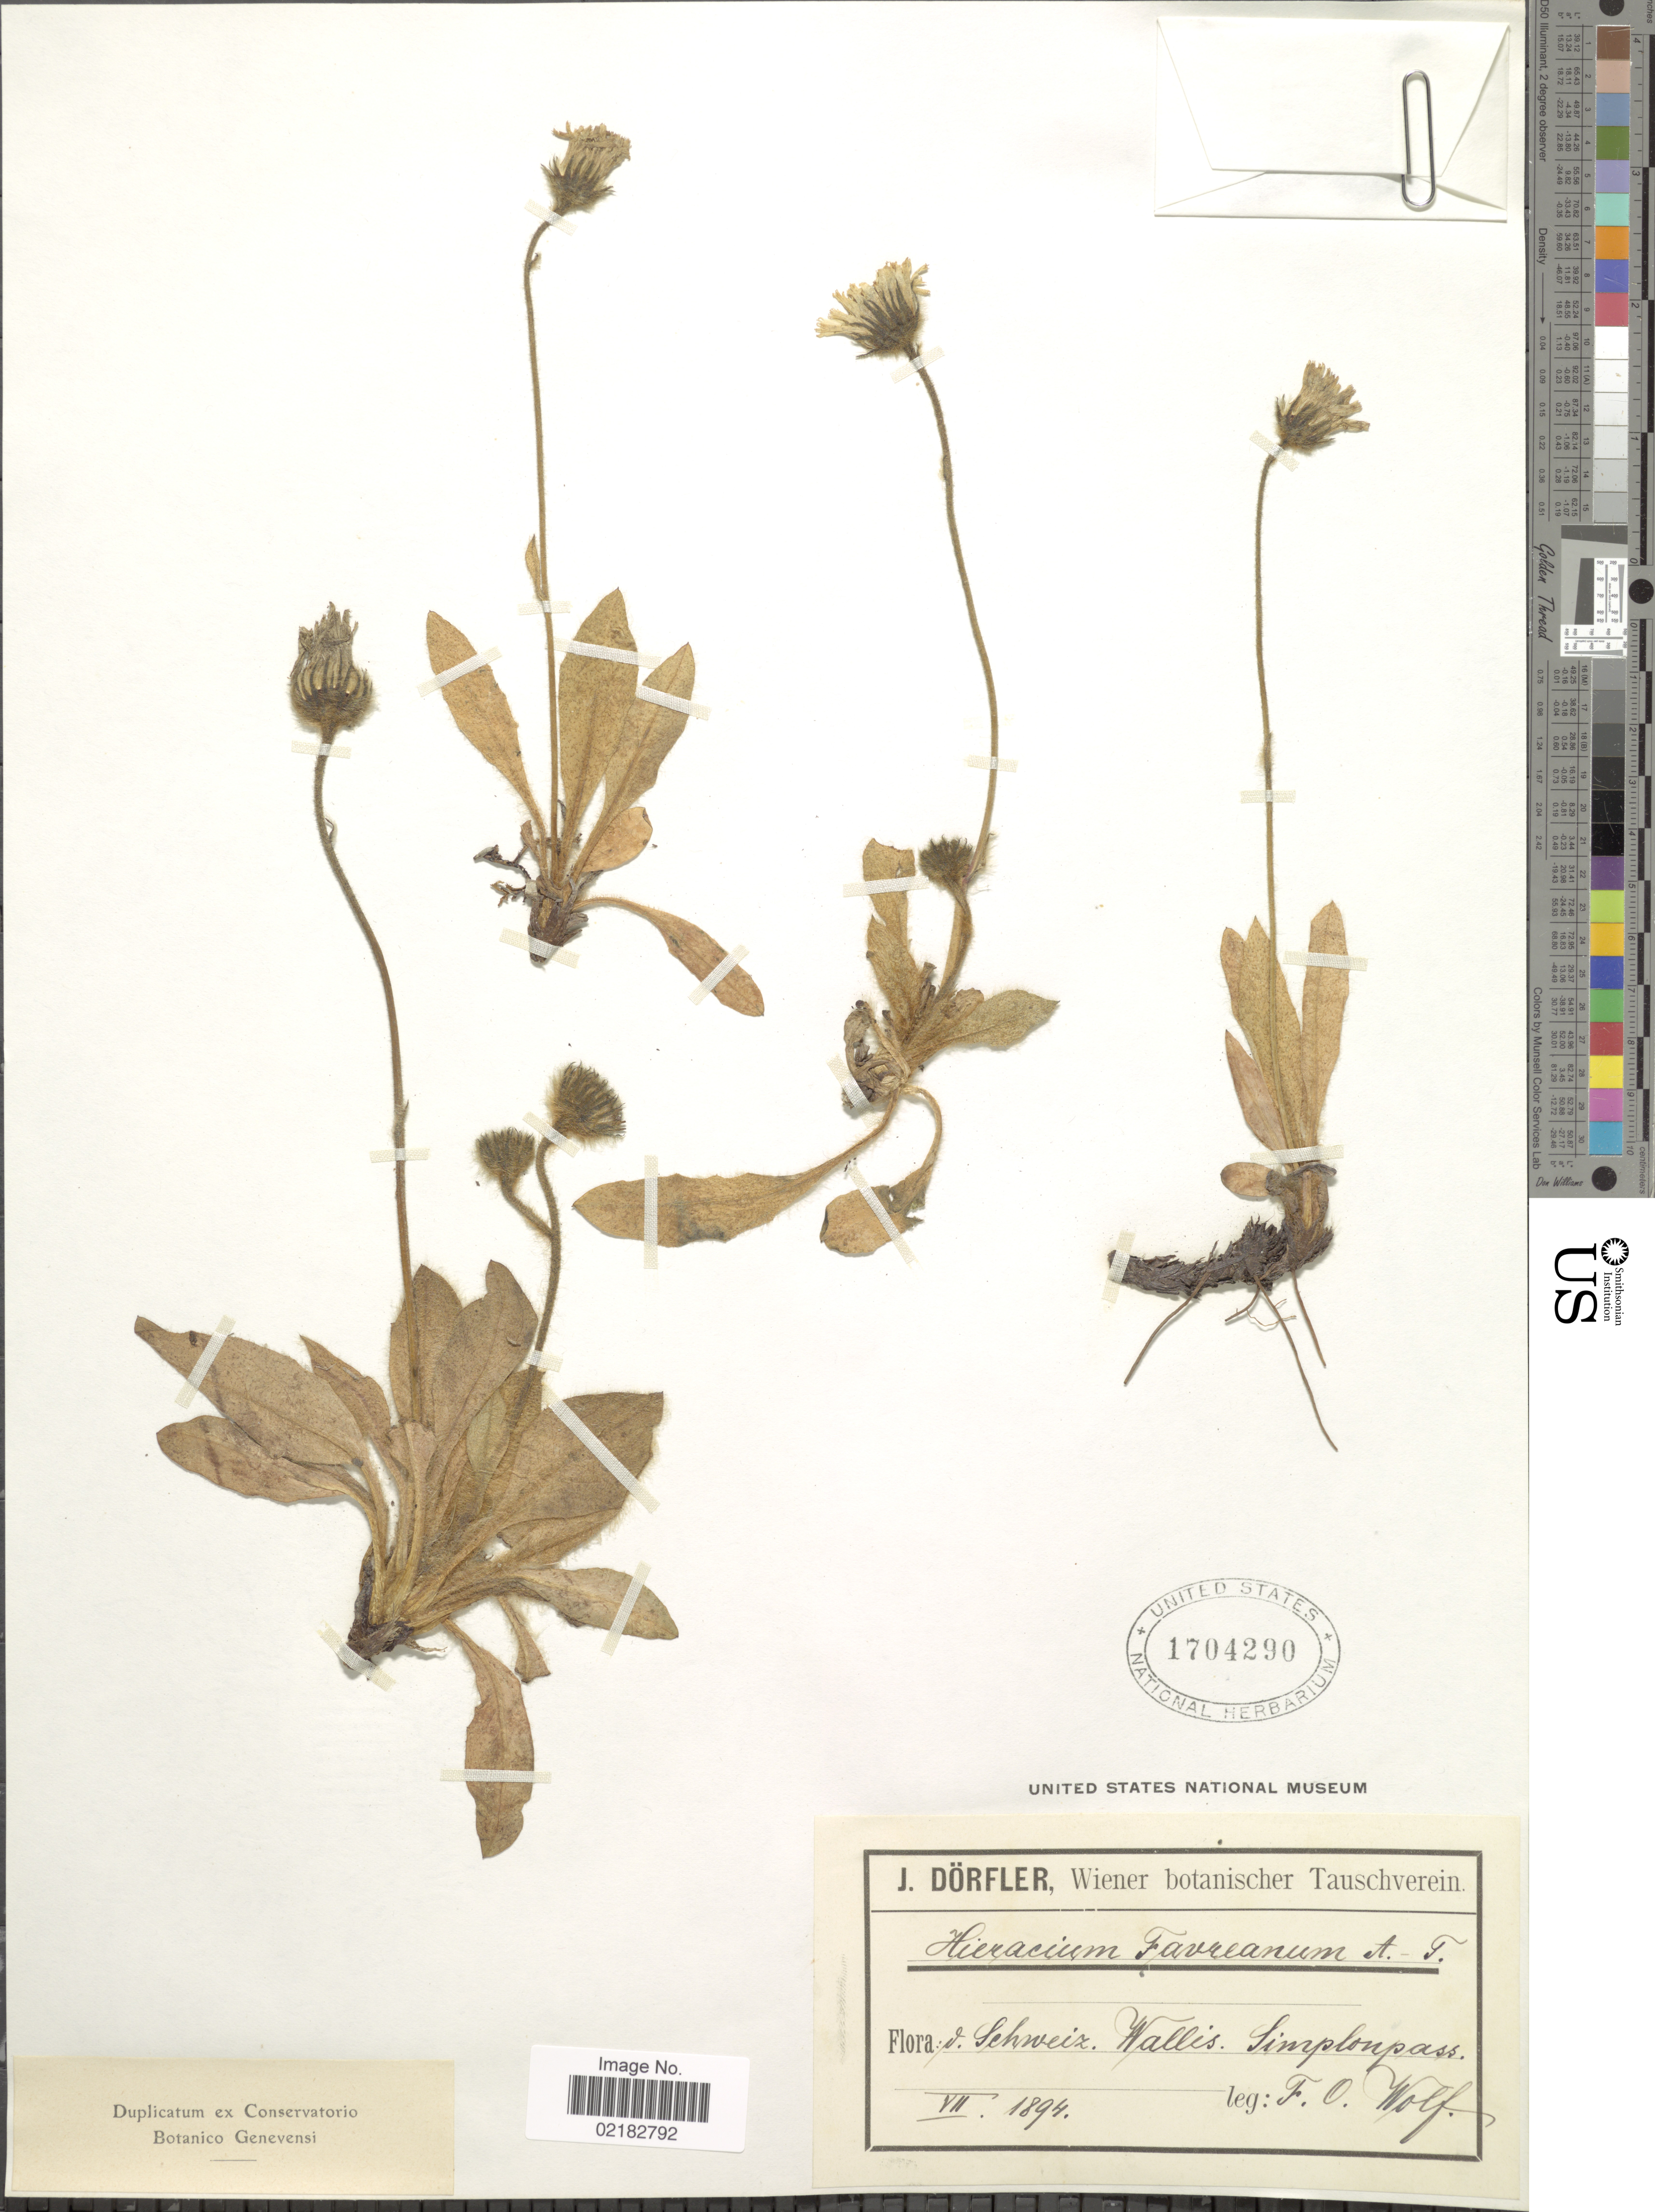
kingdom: Plantae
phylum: Tracheophyta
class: Magnoliopsida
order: Asterales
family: Asteraceae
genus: Hieracium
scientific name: Hieracium armerioides subsp. favreanum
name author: (Arvet-Touvet) Zahn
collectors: F. Wolf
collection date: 1894-07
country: Switzerland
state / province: Valais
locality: Schweiz. Wallis. Simplonpass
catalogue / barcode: US 1704290